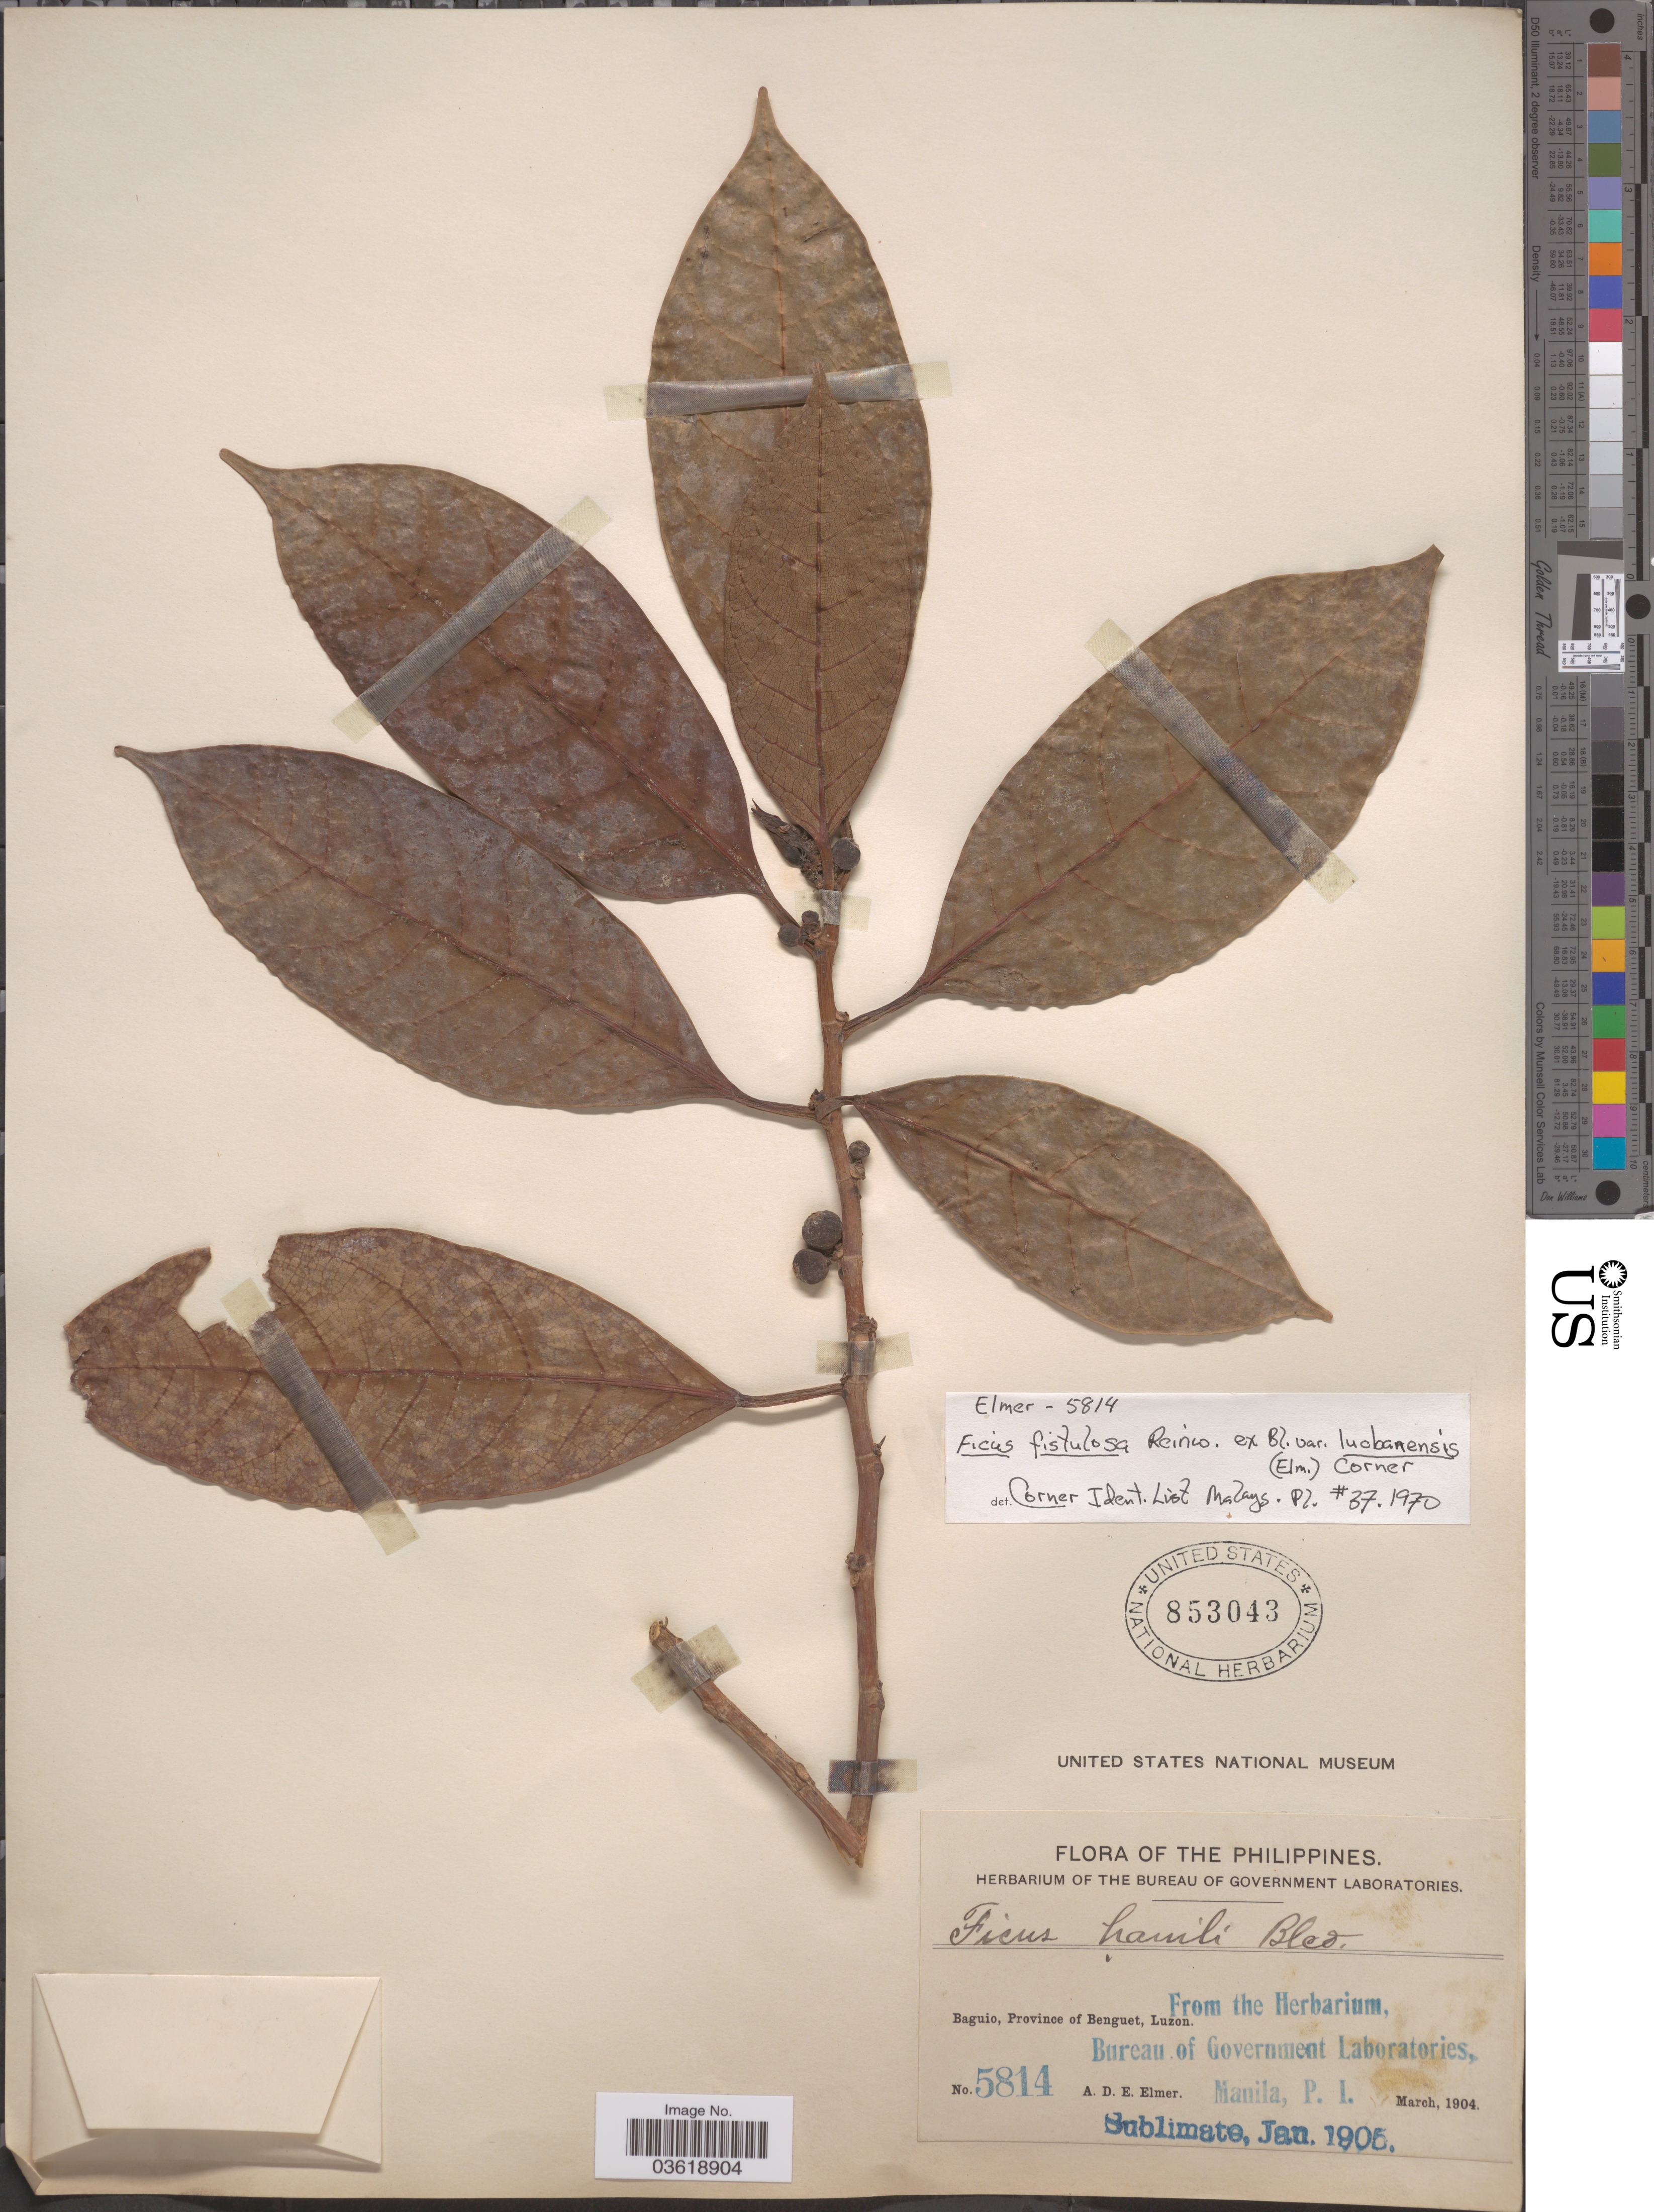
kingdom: Plantae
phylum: Tracheophyta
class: Magnoliopsida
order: Rosales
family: Moraceae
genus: Ficus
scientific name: Ficus fistulosa var. lucbanensis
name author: (Elmer) Corner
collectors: A. D. E. Elmer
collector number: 5814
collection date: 1904-03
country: Philippines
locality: Baguio, Province of Benguet, Luzon.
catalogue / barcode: US 853043